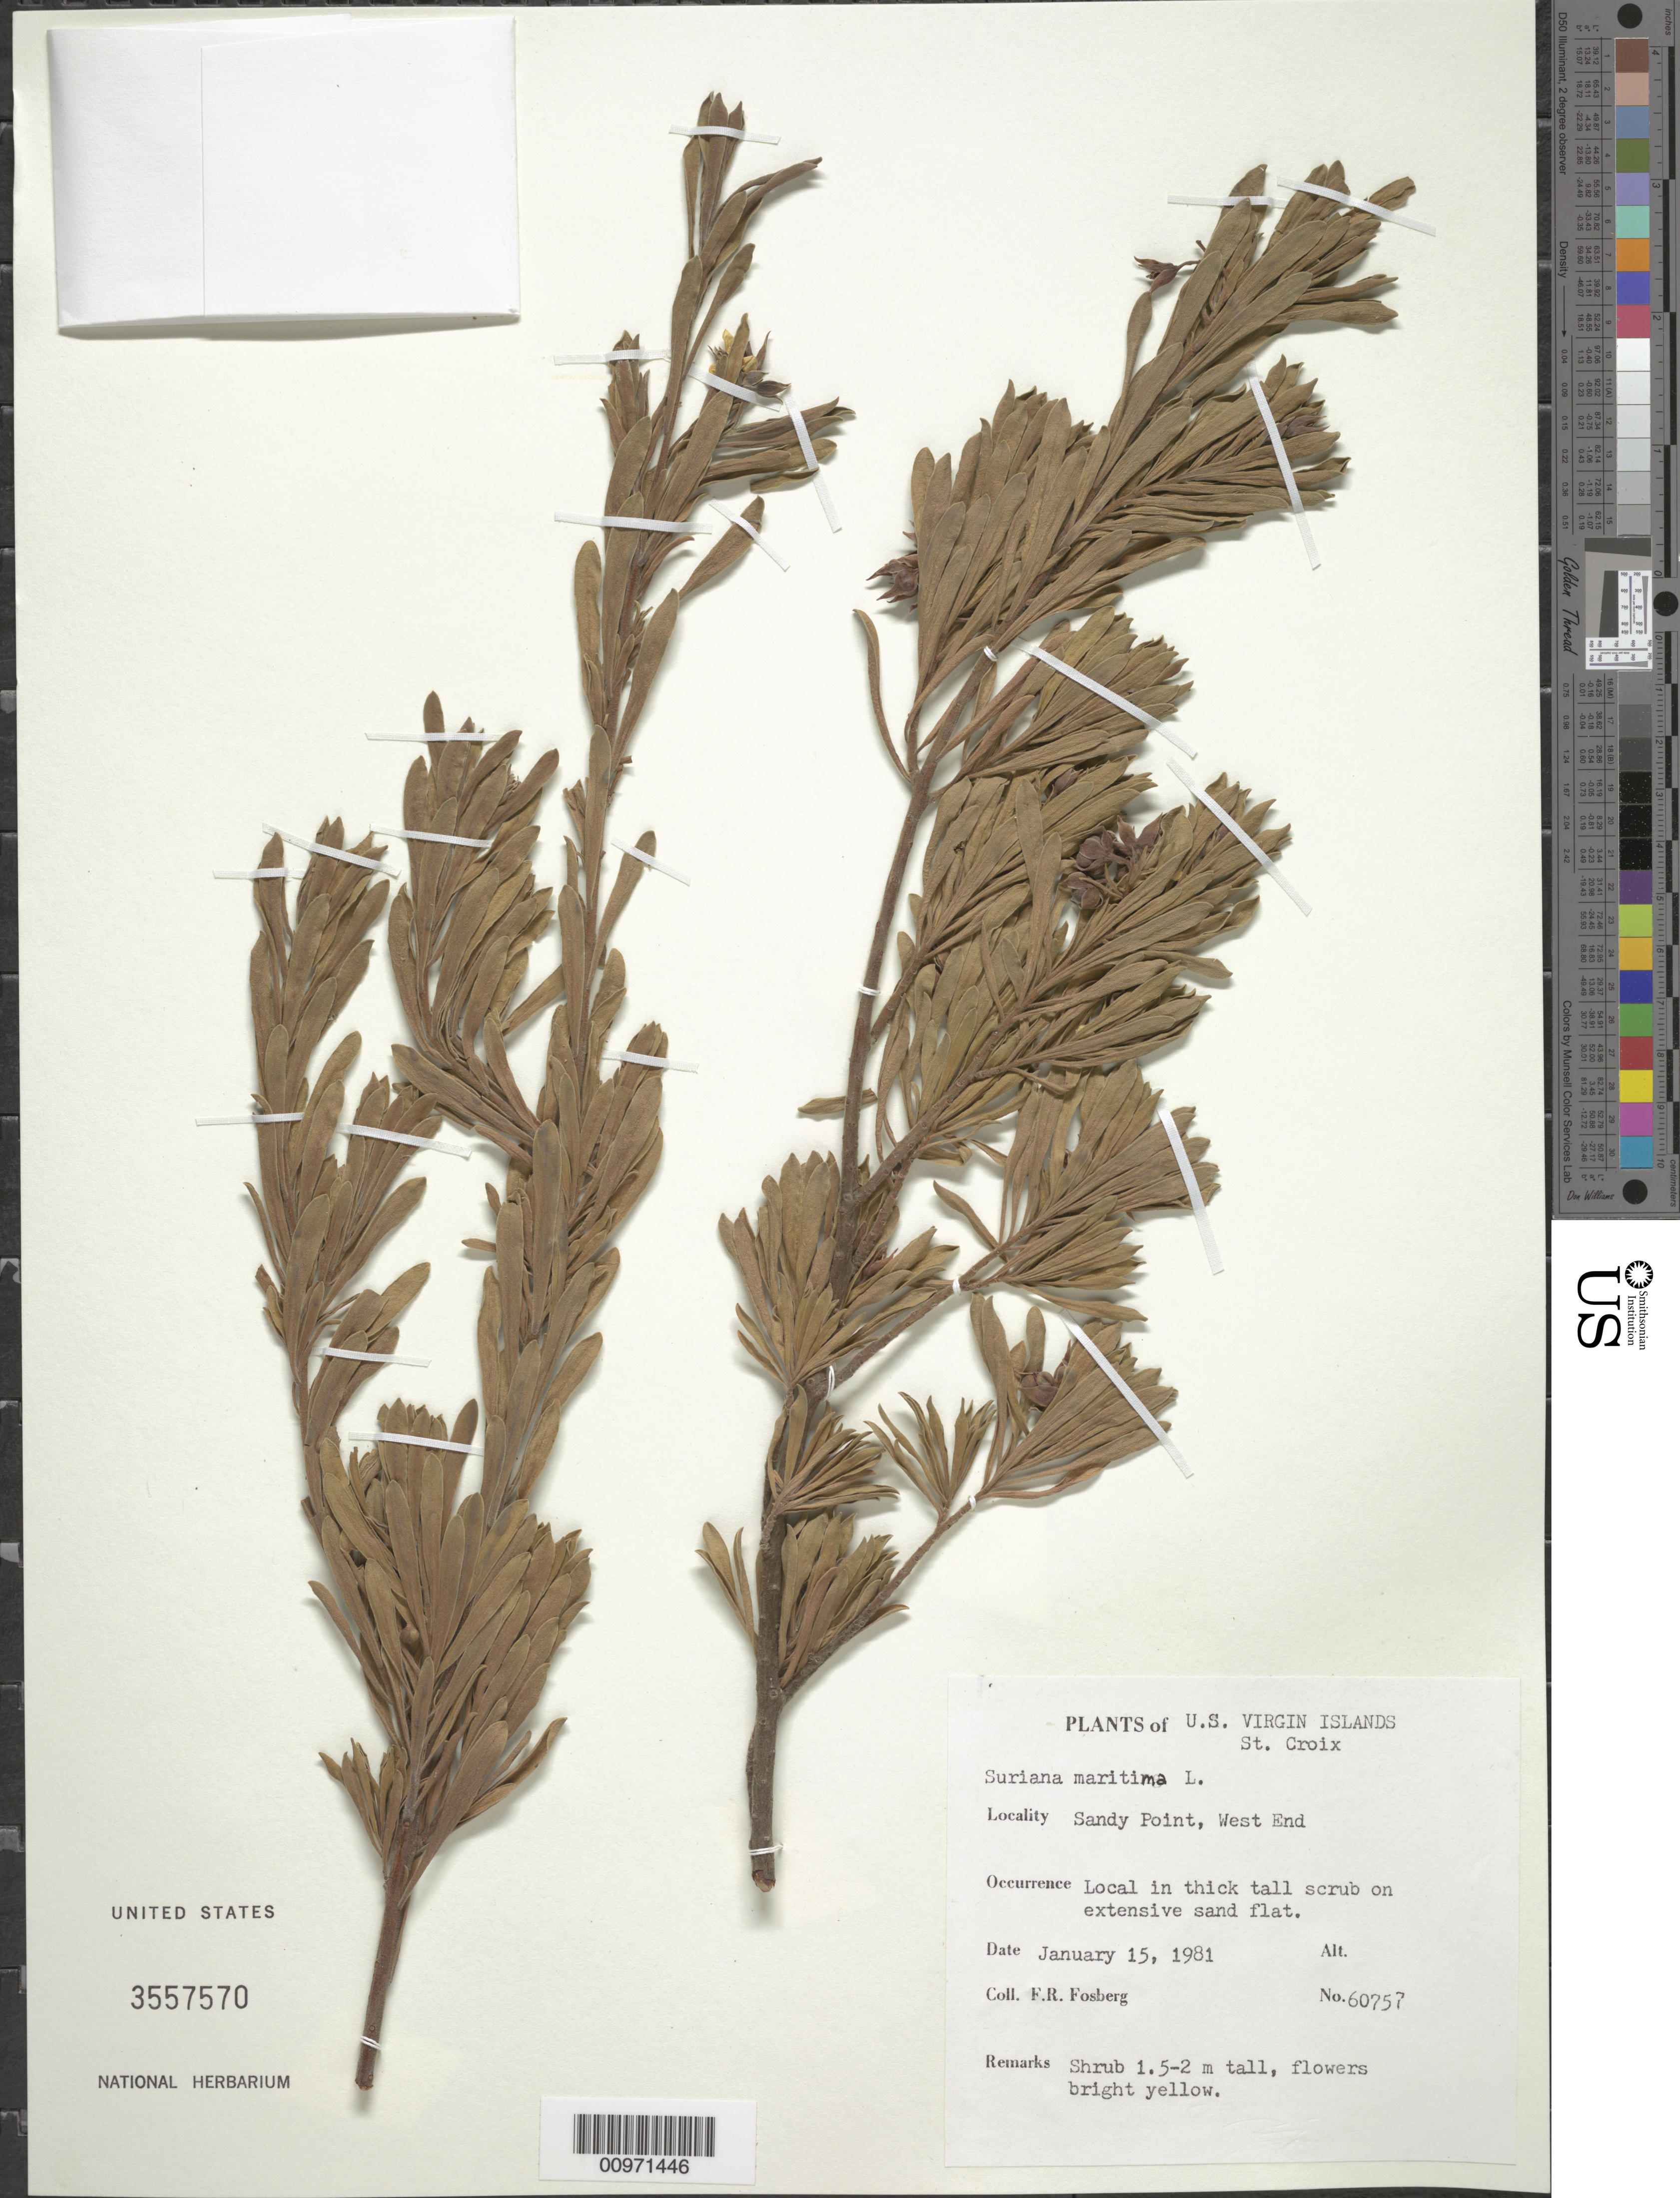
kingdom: Plantae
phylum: Tracheophyta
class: Magnoliopsida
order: Fabales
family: Surianaceae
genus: Suriana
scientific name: Suriana maritima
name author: L.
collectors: F. R. Fosberg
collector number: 60757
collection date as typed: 15 Jan 1981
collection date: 1981-01-15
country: U.S. Virgin Islands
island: St. Croix I.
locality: Sandy Point, West End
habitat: In thick tall scrub on extensive sand flat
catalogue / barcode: US 3557570